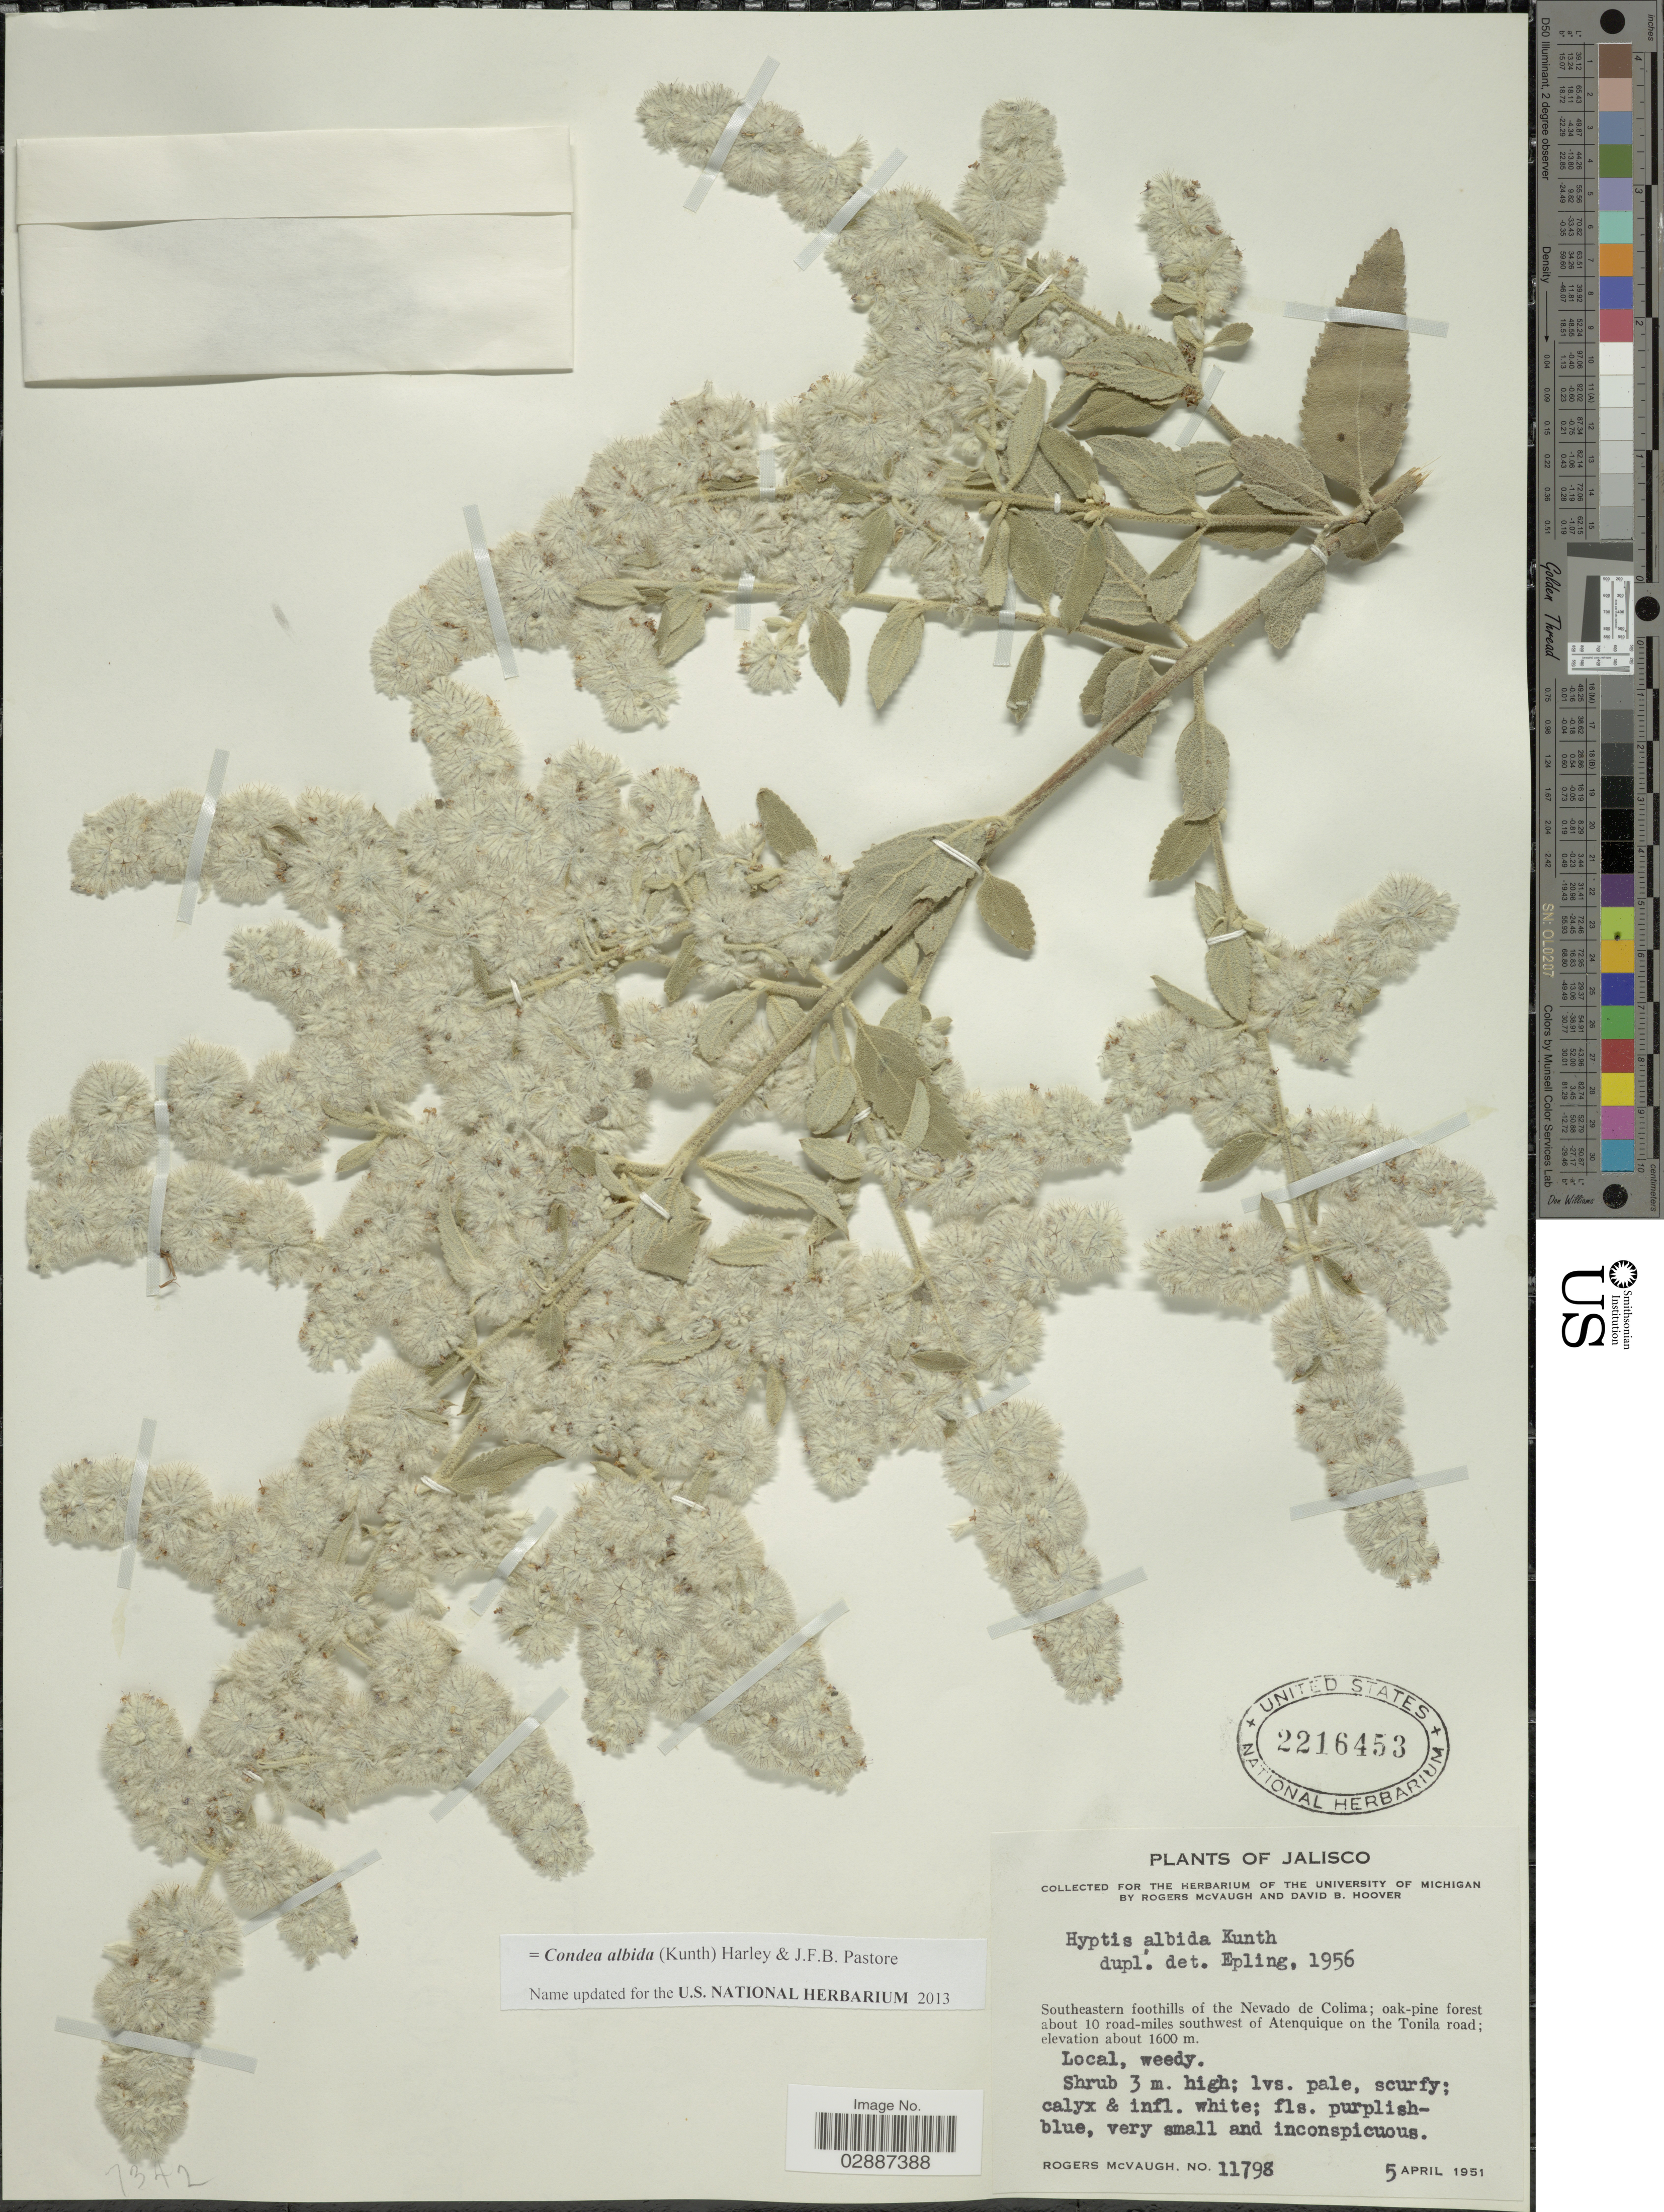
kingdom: Plantae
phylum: Tracheophyta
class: Magnoliopsida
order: Lamiales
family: Lamiaceae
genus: Condea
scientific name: Condea albida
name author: (Kunth) Harley & J.F.B. Pastore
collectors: R. McVaugh & D. B. Hoover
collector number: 11798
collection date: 1951-04-05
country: Mexico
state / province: Jalisco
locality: Southeastern foothills on the Nevado de Colima; oak-pine forest about 10 road-miles southwest of Atenquique on the Tonila road.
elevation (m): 1600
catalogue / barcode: US 2216453